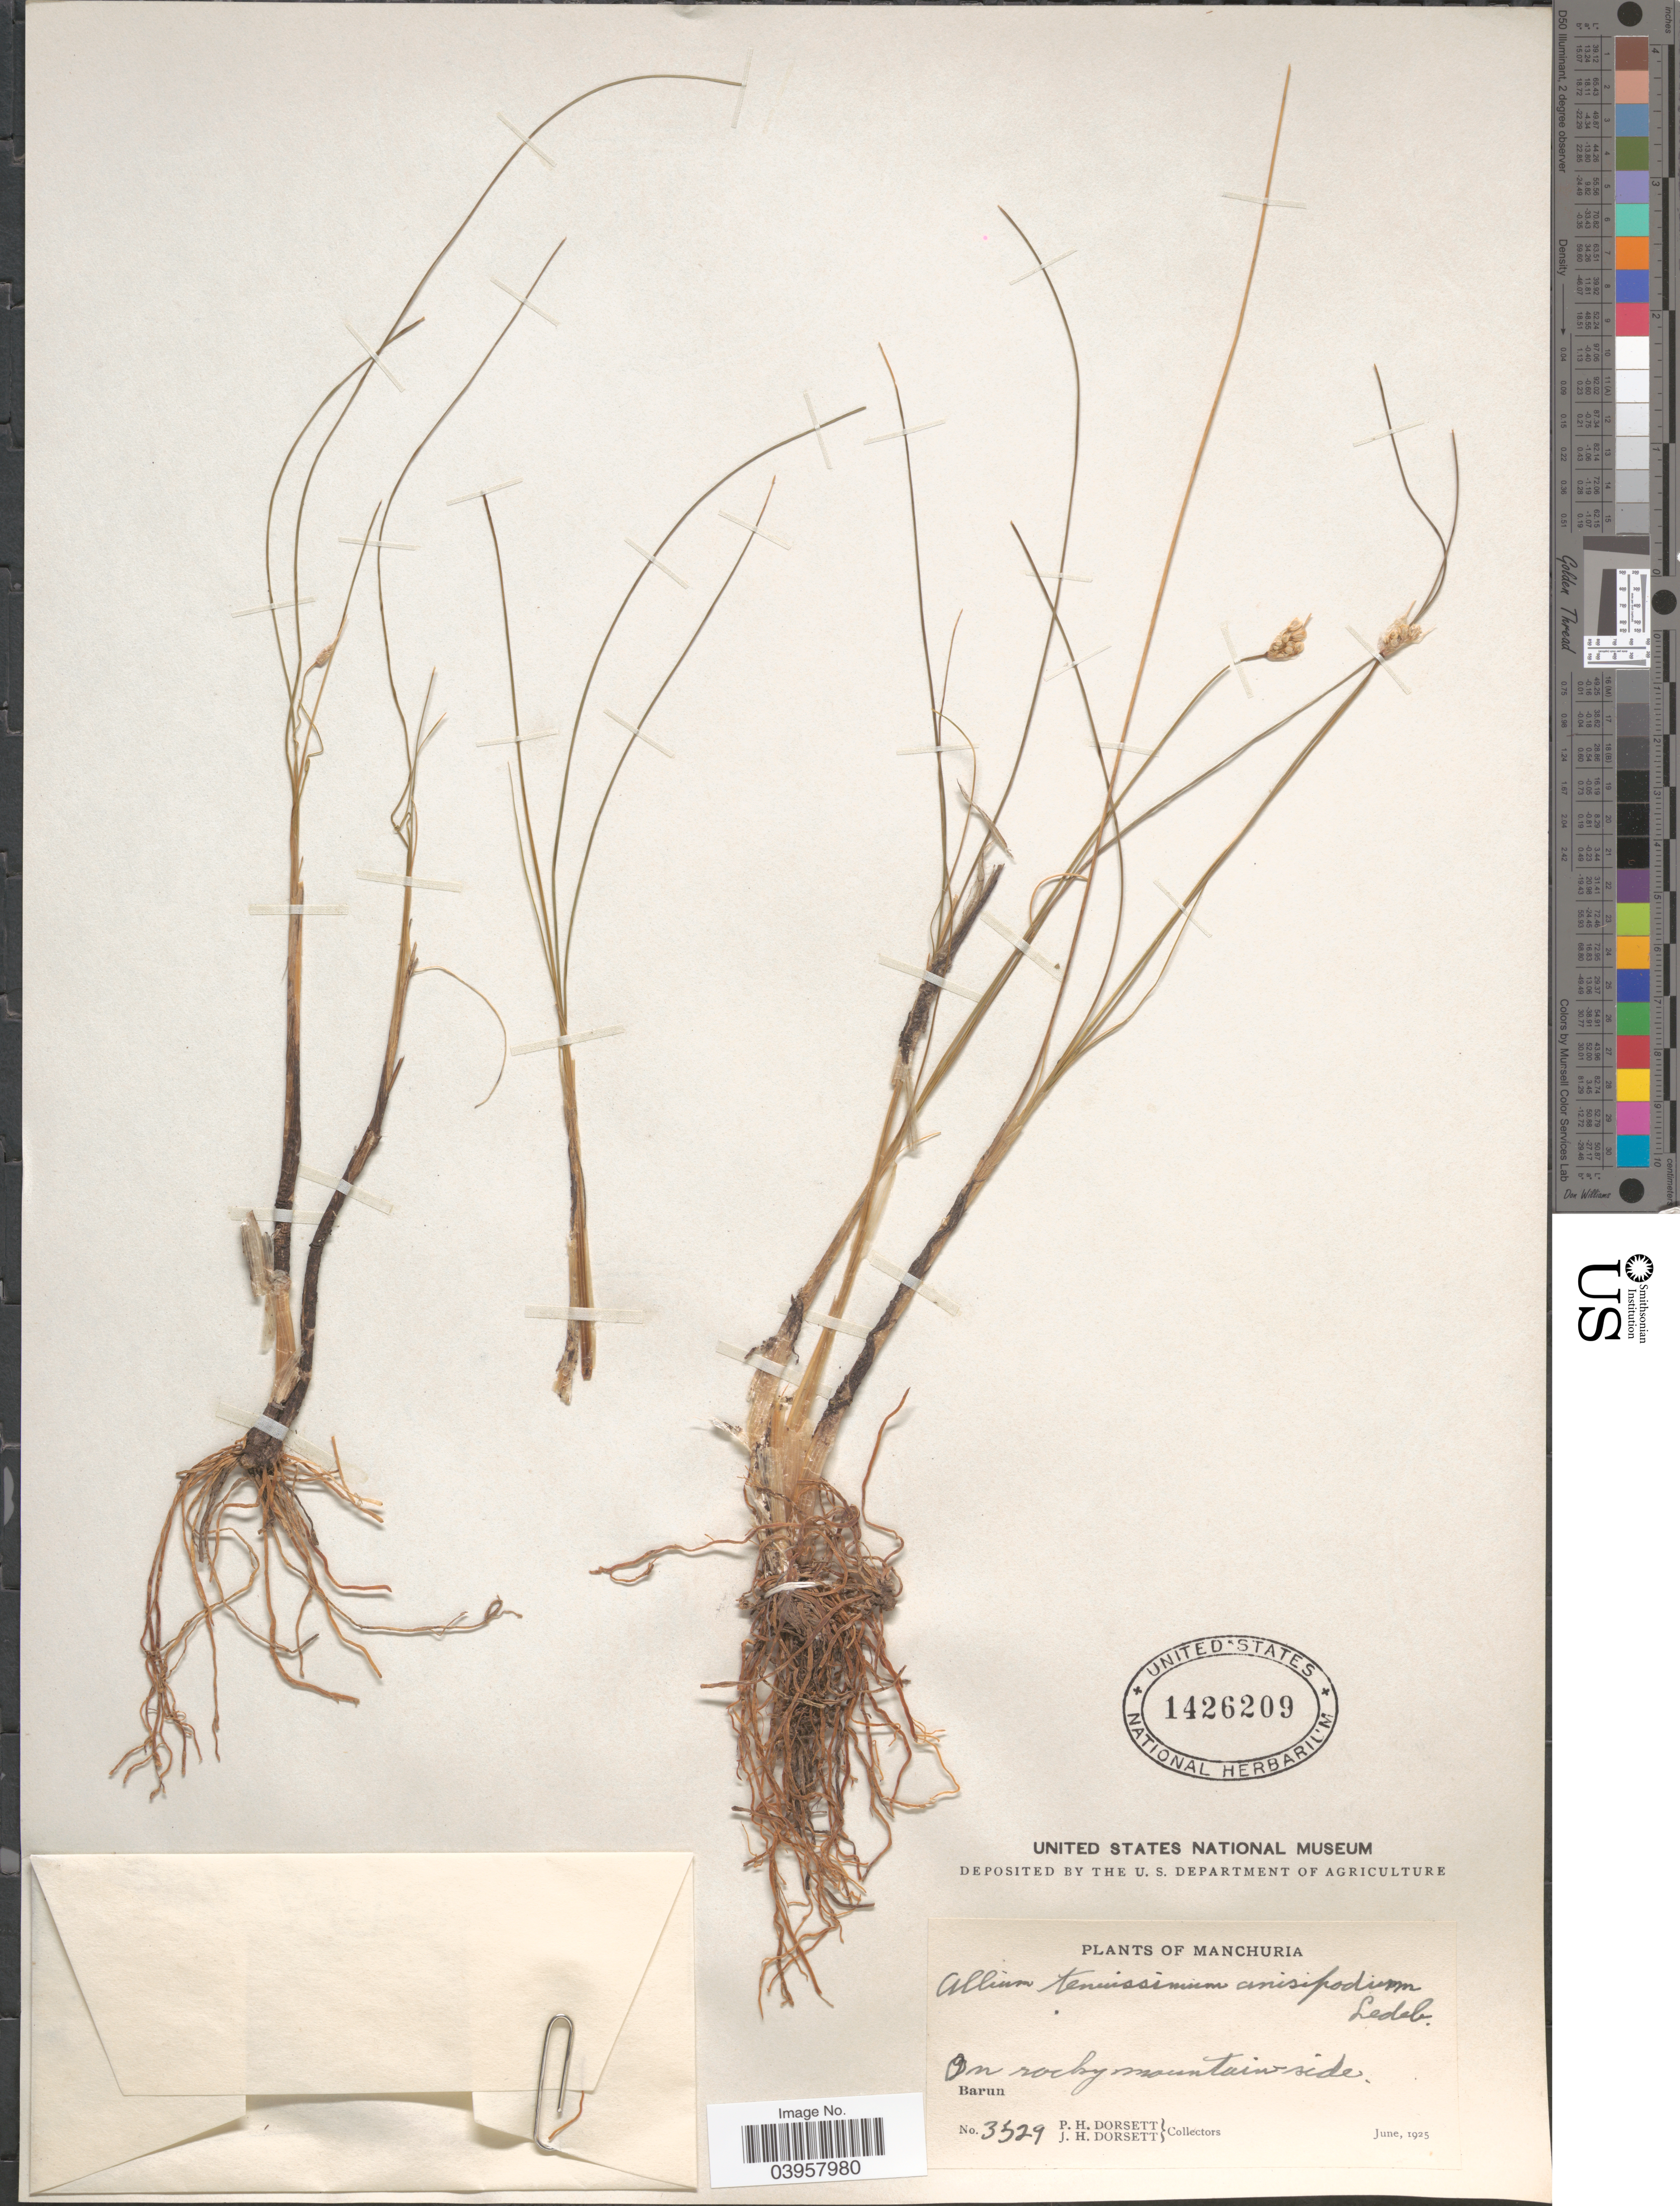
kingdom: Plantae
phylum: Tracheophyta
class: Liliopsida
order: Asparagales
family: Amaryllidaceae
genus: Allium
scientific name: Allium tenuissimum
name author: L.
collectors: P. H. Dorsett & J. Dorsett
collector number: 3529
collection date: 1925-06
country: China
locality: Manchuria. On rocky mountain side. Barun.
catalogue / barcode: US 1426209